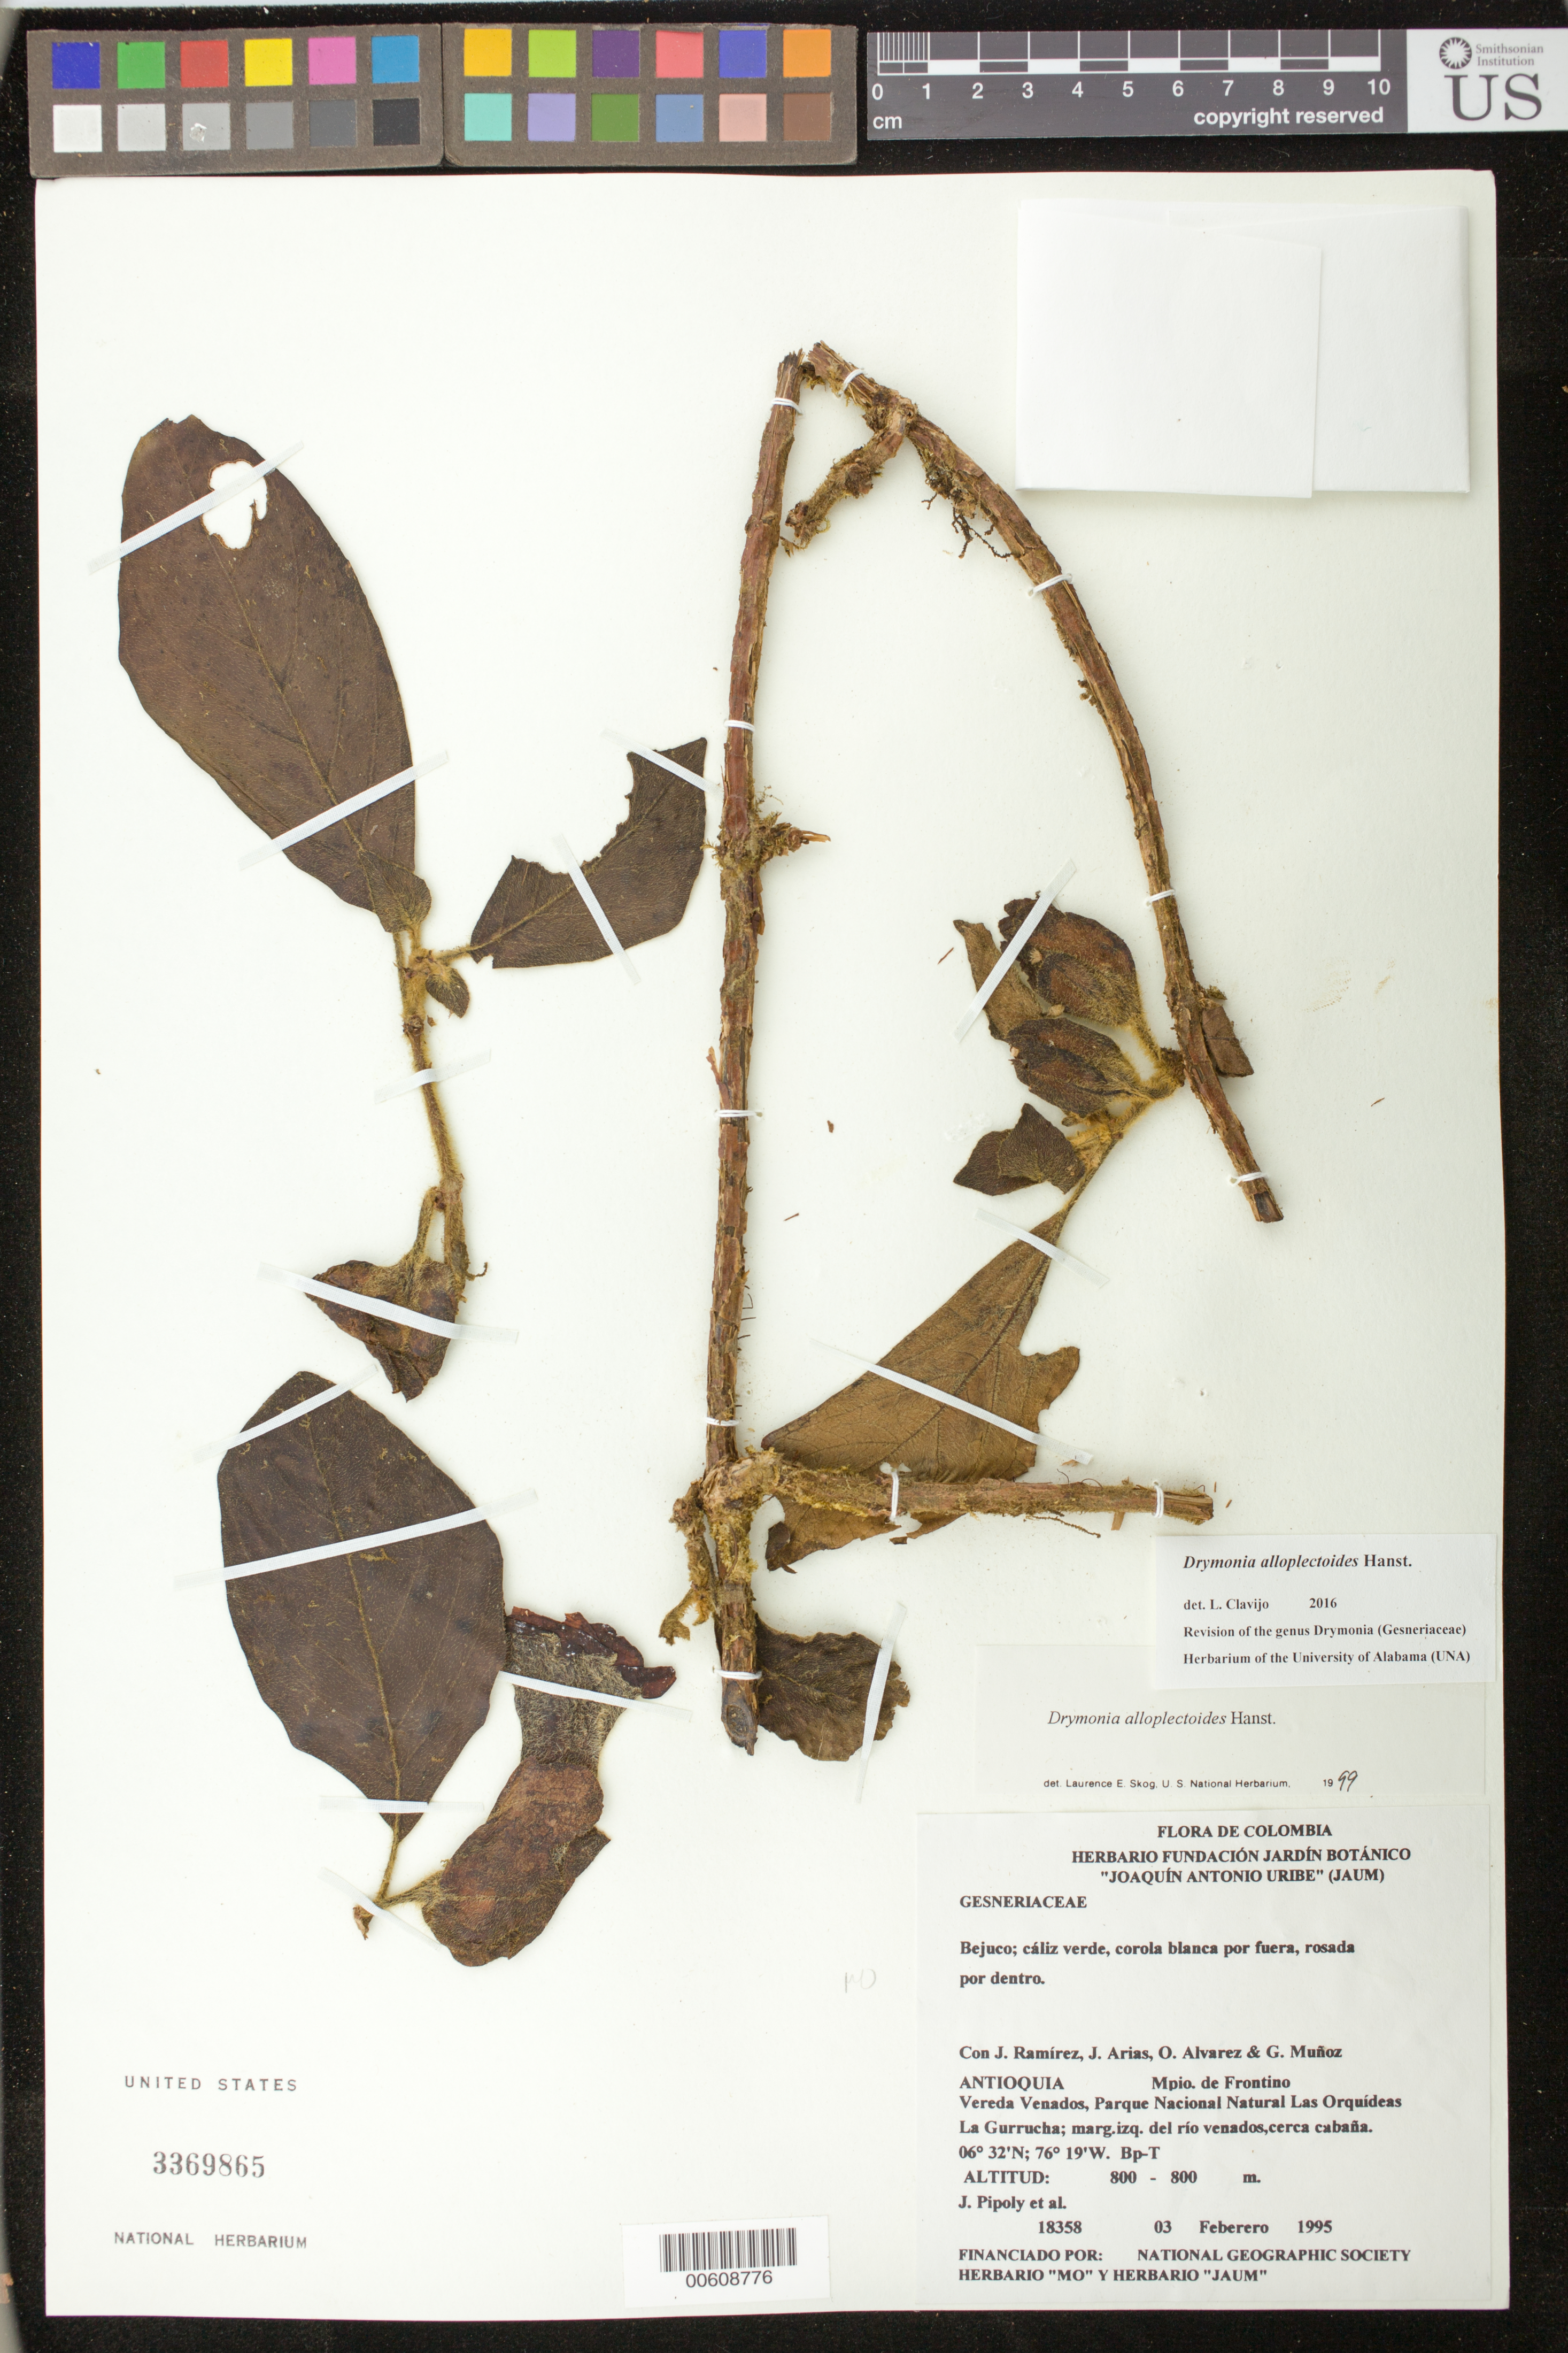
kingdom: Plantae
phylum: Tracheophyta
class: Magnoliopsida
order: Lamiales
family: Gesneriaceae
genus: Drymonia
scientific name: Drymonia alloplectoides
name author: Hanst.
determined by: Skog, Laurence E.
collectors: J. J. Pipoly, J. Ramírez, J. Arias, O. Alvarez & G. Muñoz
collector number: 18358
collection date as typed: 03 Feb 1995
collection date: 1995-02-03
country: Colombia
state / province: Antioquia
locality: Mpio. de Frontino, Vereda Venados, Parque Nacional Natural Las Orquídeas, La Gurrucha, marg. izq. del río Venados, cerca cabaña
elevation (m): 800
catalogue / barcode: US 3369865